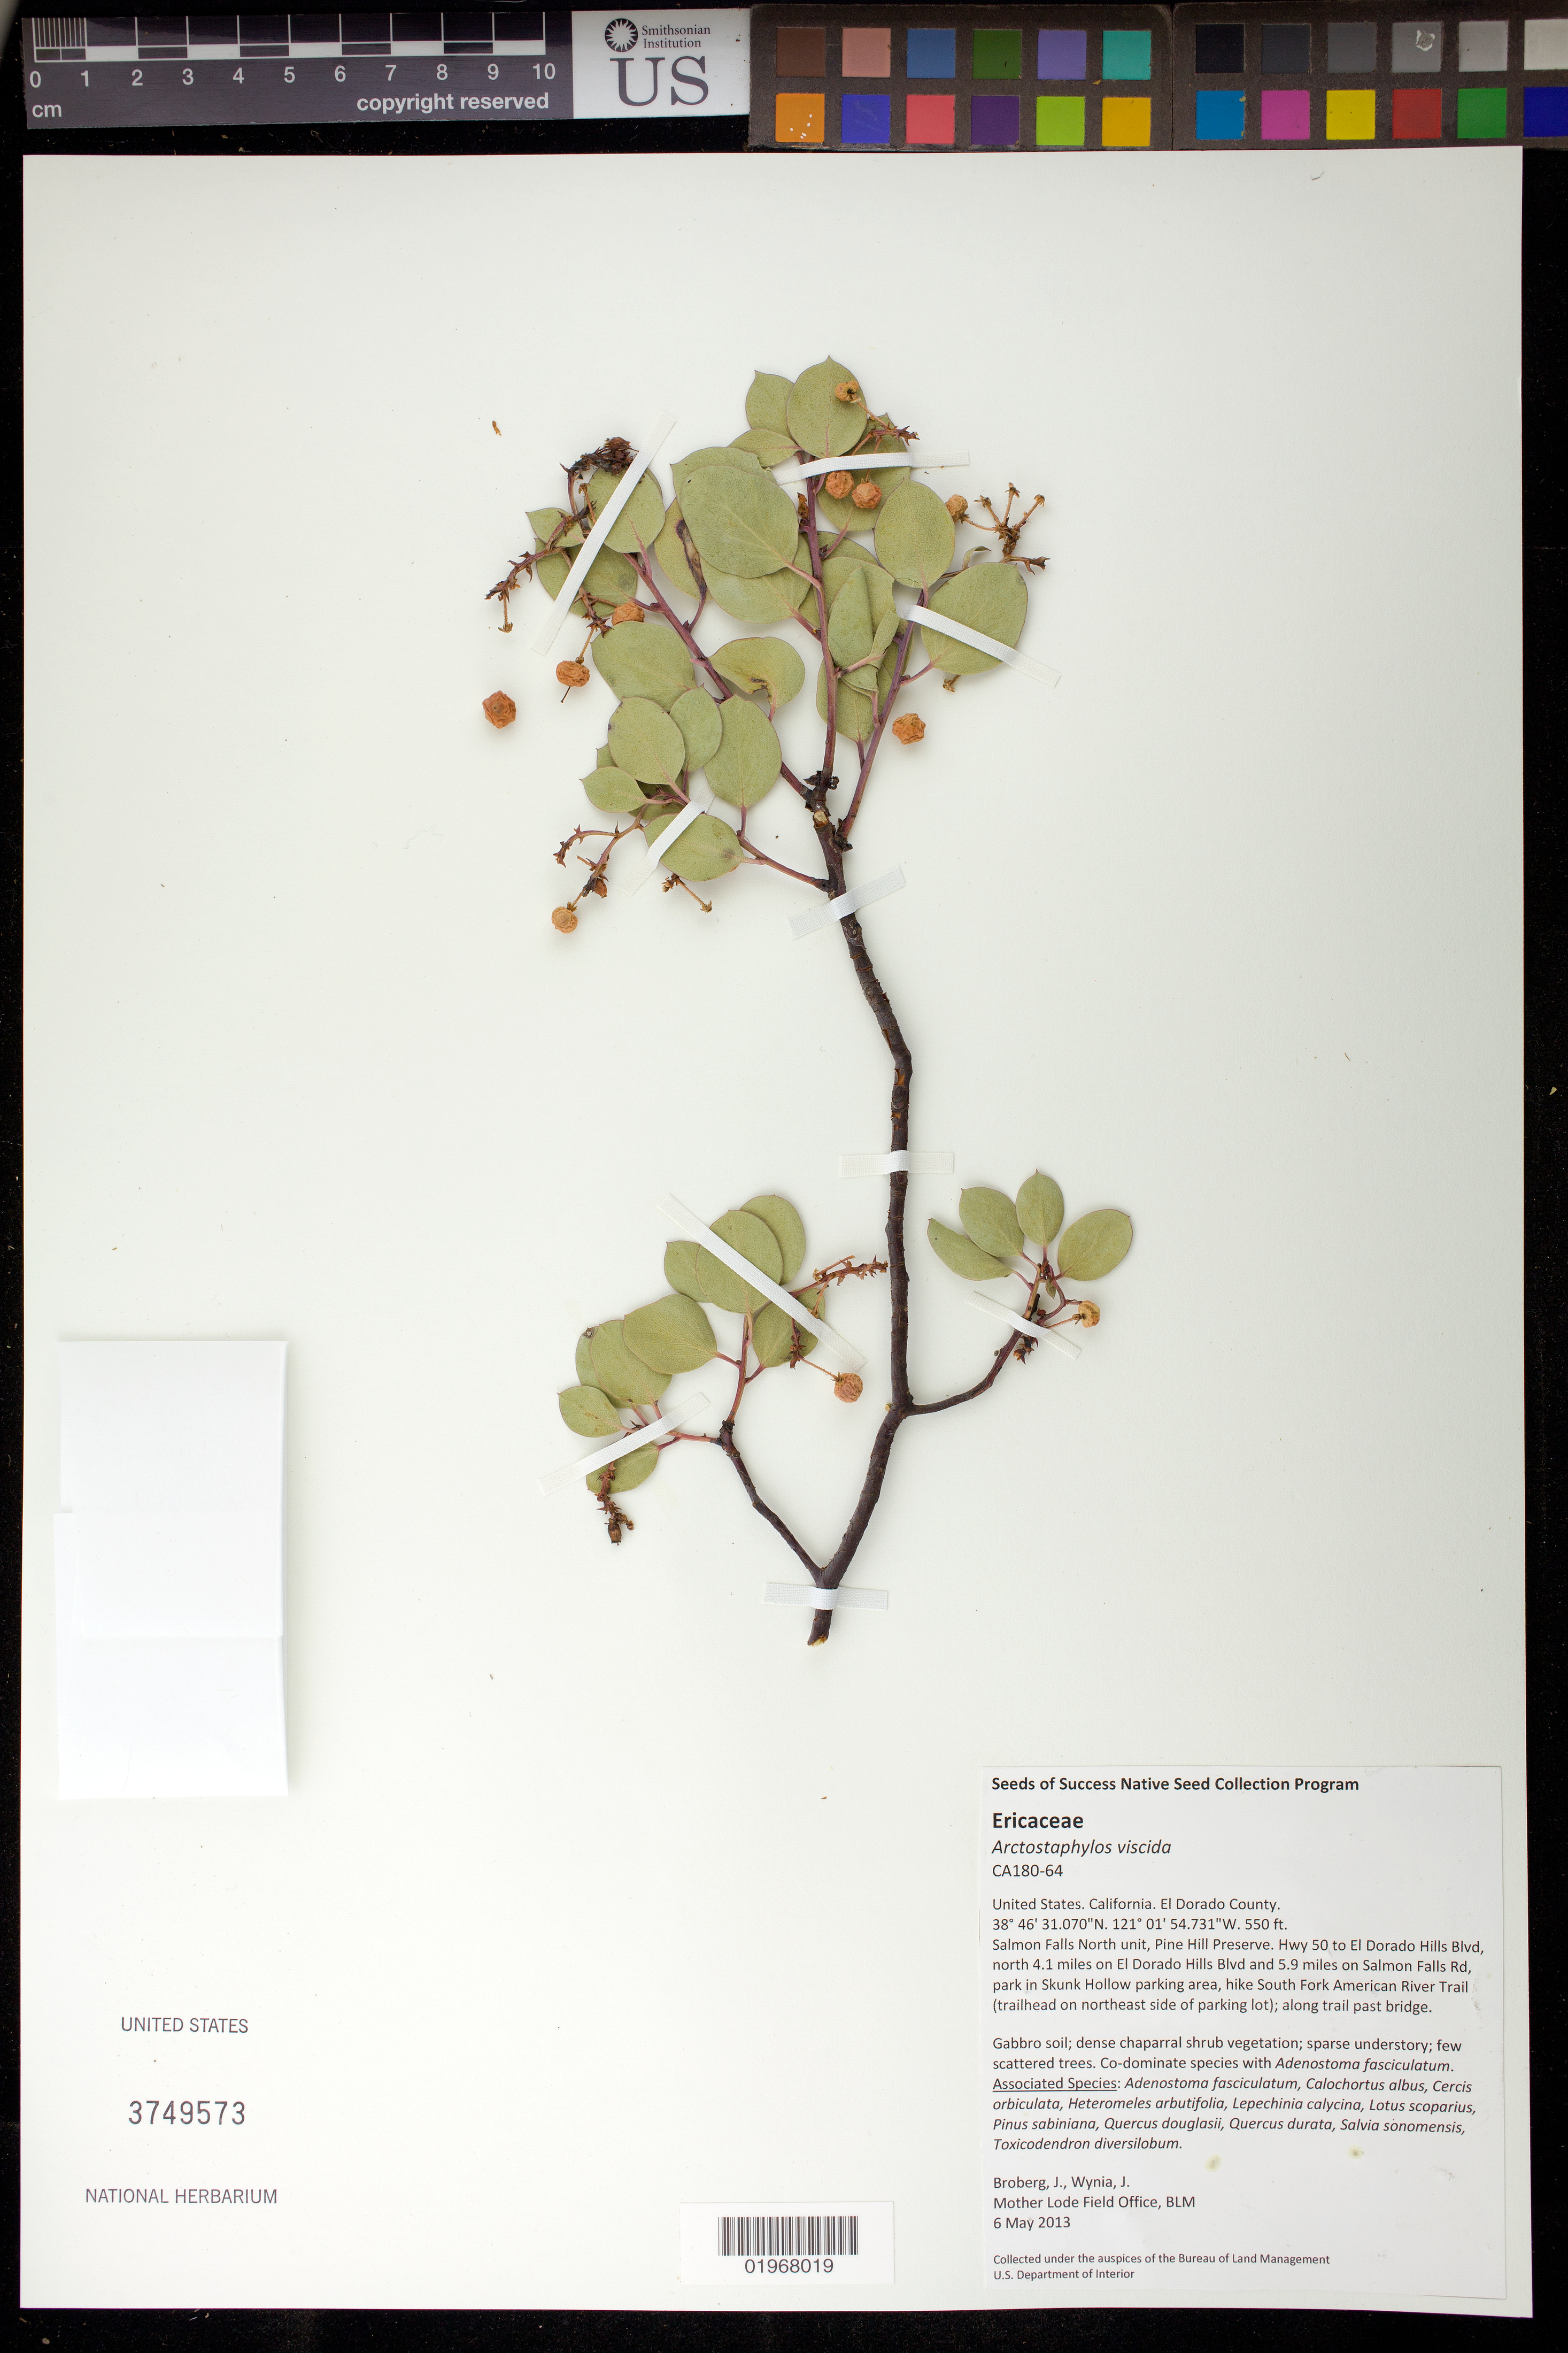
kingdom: Plantae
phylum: Tracheophyta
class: Magnoliopsida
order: Ericales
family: Ericaceae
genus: Arctostaphylos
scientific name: Arctostaphylos viscida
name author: Parry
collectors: J. Broberg & J. Wynia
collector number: CA180-64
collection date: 2013-05-06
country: United States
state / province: California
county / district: El Dorado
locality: Salmon Falls North unit, Pine Hill Preserve. S Fork American River Trail.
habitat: Gabbro soil, dense chaparral shrub vegetation, sparse understory, few scattered trees.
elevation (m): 168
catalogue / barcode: US 3749573